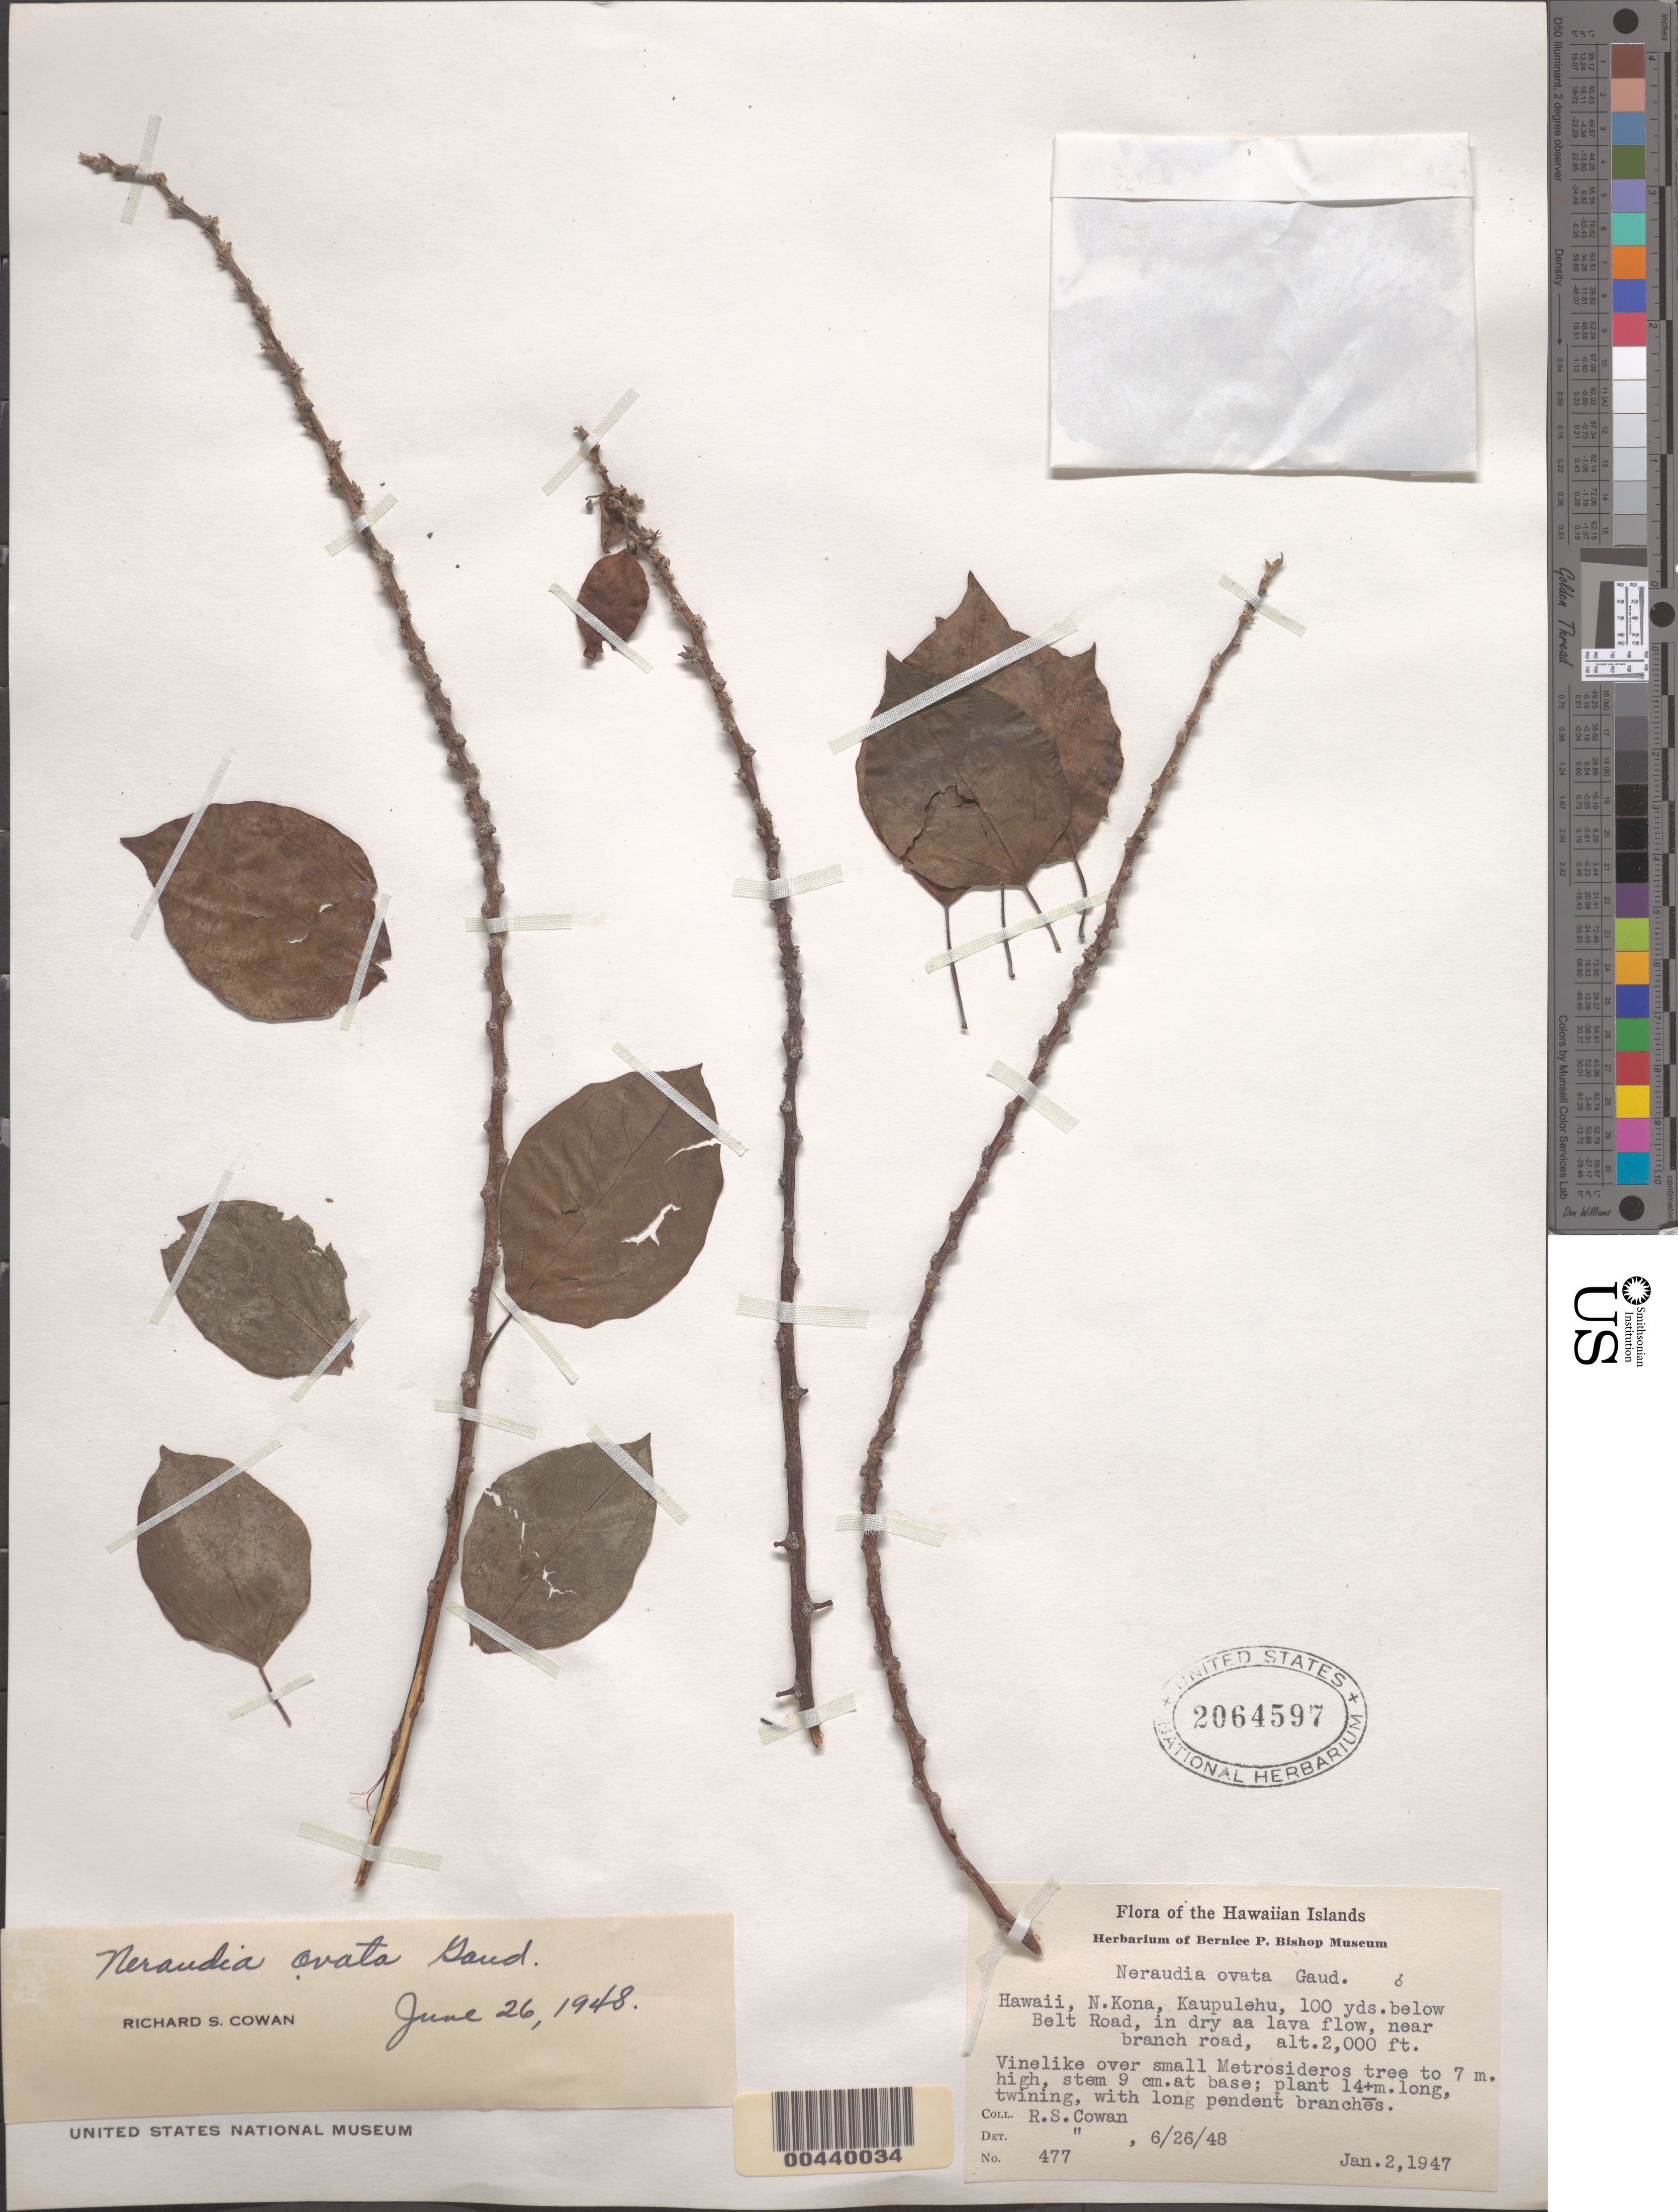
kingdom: Plantae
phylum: Tracheophyta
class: Magnoliopsida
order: Rosales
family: Urticaceae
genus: Neraudia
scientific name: Neraudia ovata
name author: Gaudich.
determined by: Cowan, R. S.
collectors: R. S. Cowan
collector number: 477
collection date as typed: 2 Jan 1947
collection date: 1947-01-02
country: United States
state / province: Hawaii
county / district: Hawaii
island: Hawaii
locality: N Kona, Kaupulehu, 100 yards below Belt Road, near branch road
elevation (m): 610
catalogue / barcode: US 2064597